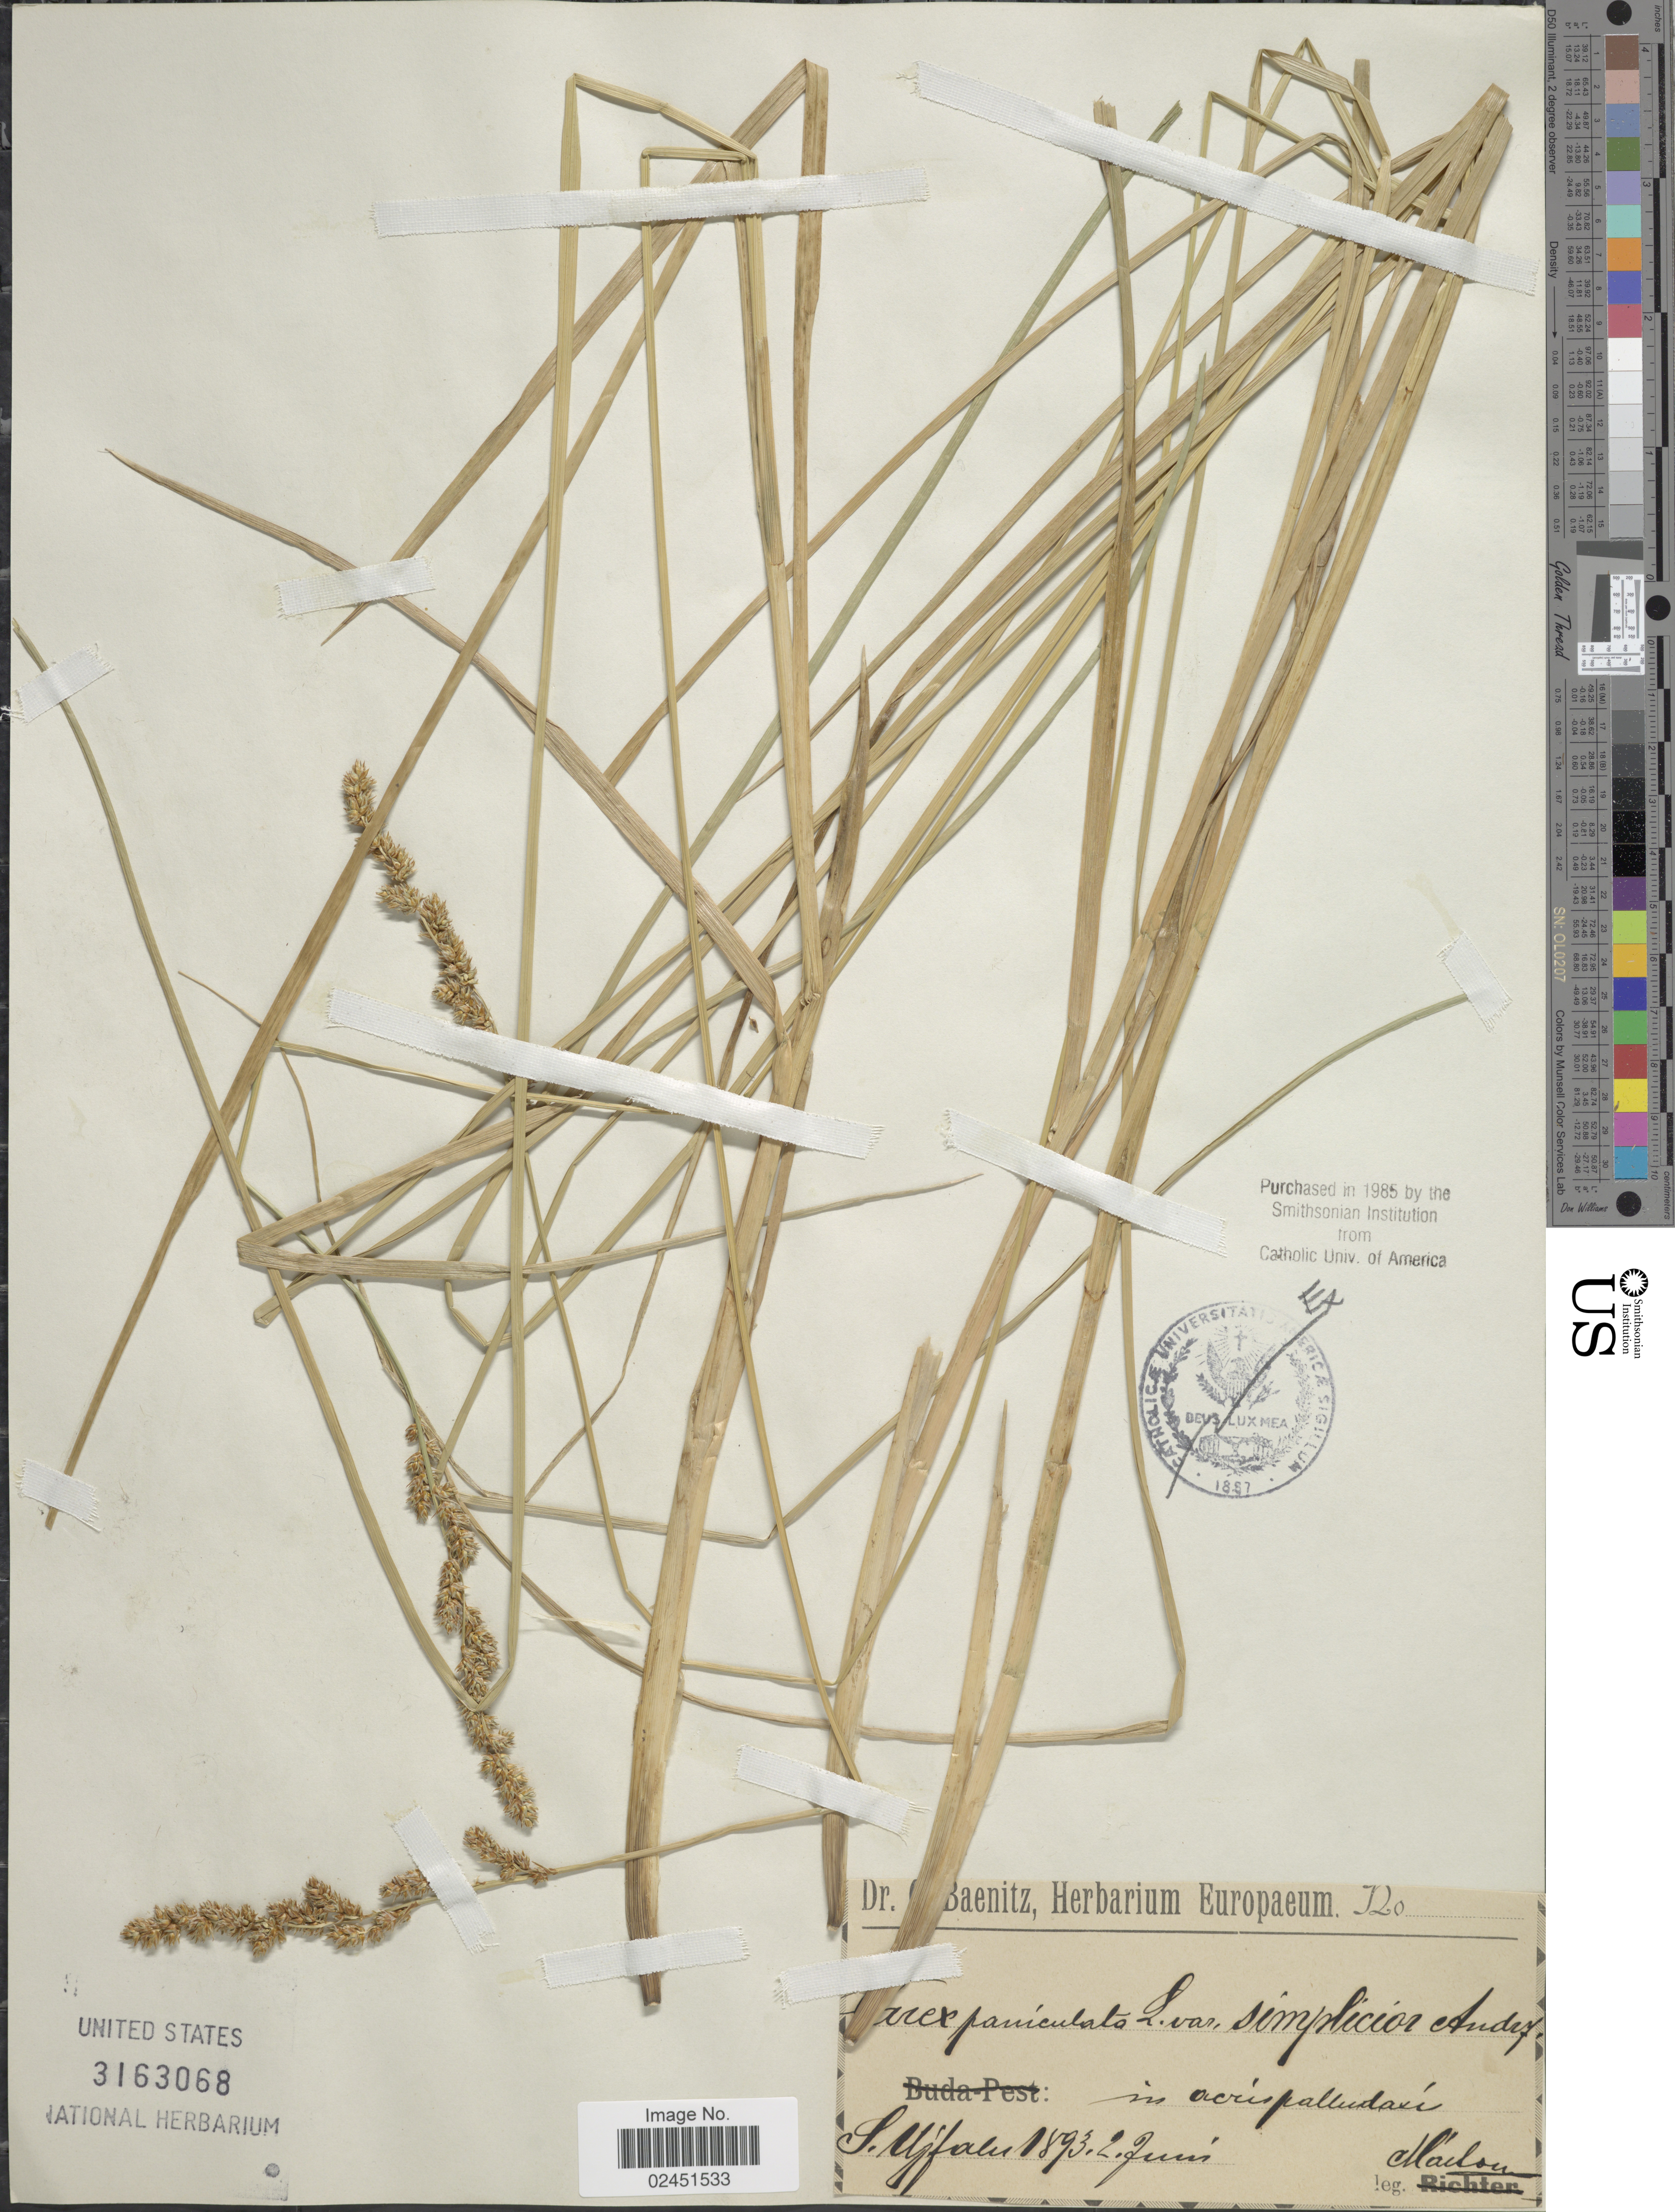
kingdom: Plantae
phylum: Tracheophyta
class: Liliopsida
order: Poales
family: Cyperaceae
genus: Carex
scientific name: Carex paniculata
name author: L.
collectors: Maitoun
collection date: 1893-06-02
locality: In acris palludacis S. Ujfalu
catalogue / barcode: US 3163068